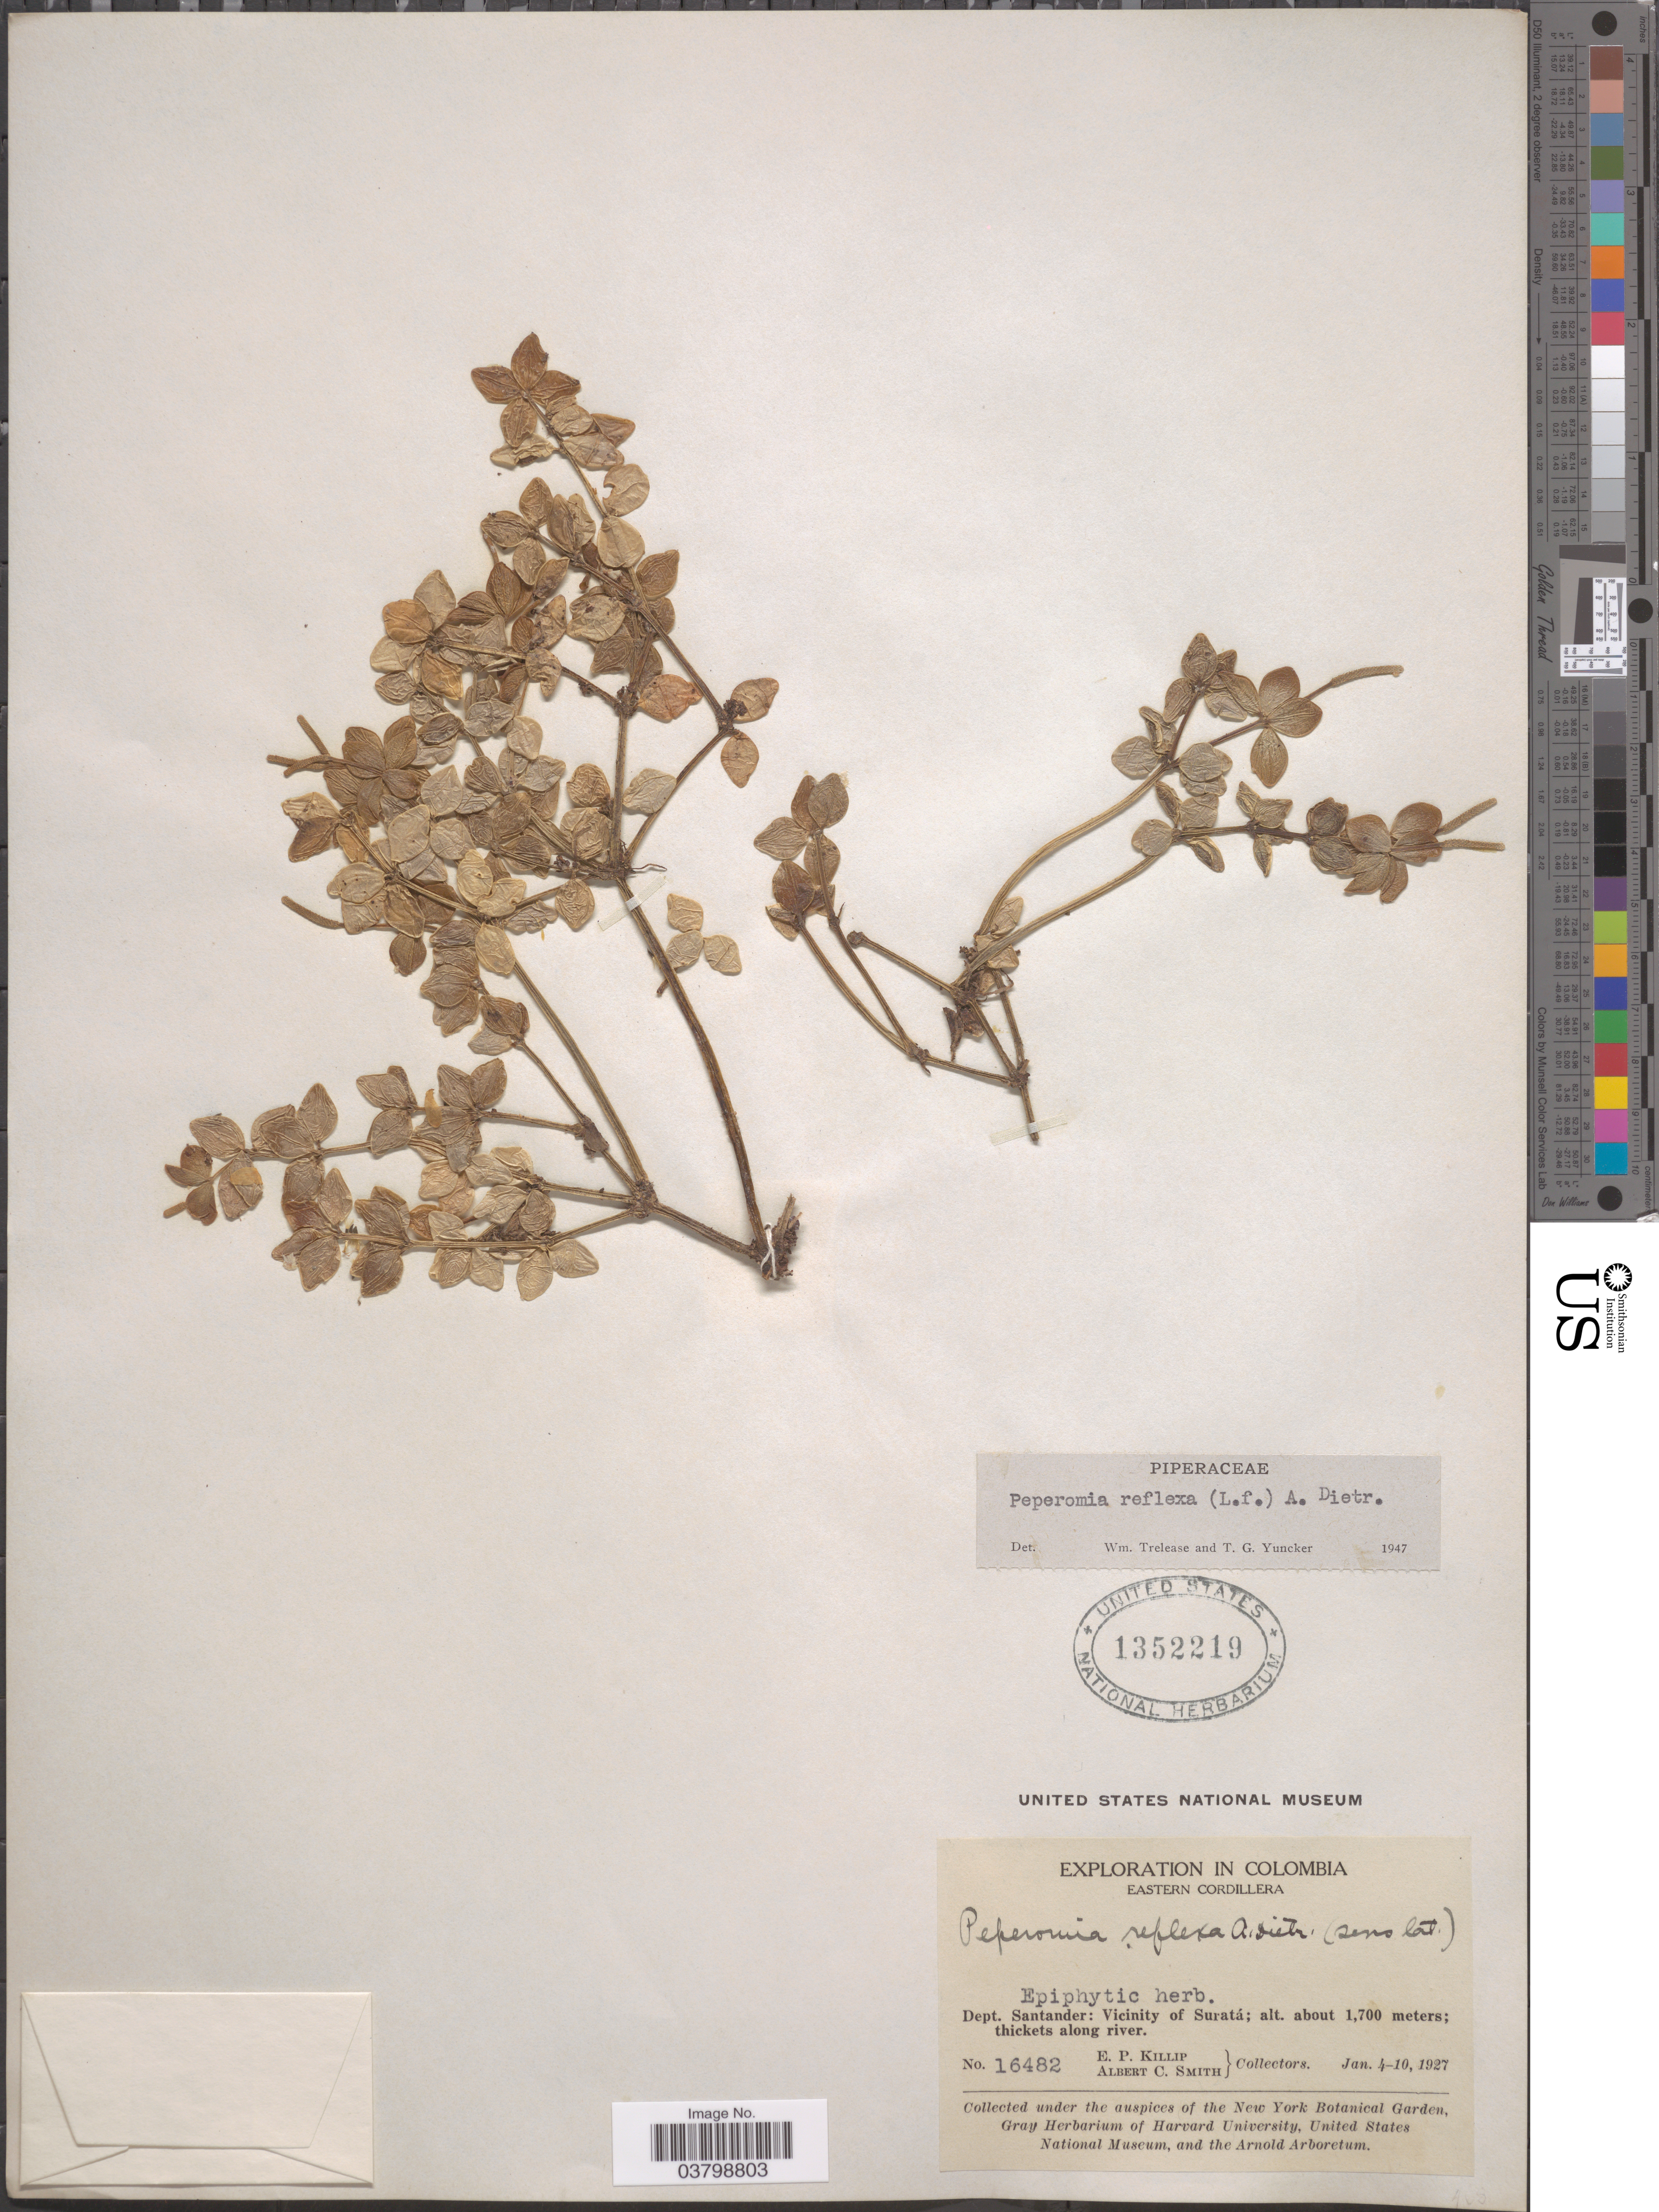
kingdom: Plantae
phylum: Tracheophyta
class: Magnoliopsida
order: Piperales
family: Piperaceae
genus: Peperomia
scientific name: Peperomia tetraphylla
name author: (G. Forst.) Hook. & Arn.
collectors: E. P. Killip & A. C. Smith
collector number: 16482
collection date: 1927-01-04/1927-01-10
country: Colombia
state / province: Santander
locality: Eastern Cordillera. Dept. Santander: Vicinity of Suratá.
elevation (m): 1700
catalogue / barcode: US 1352219